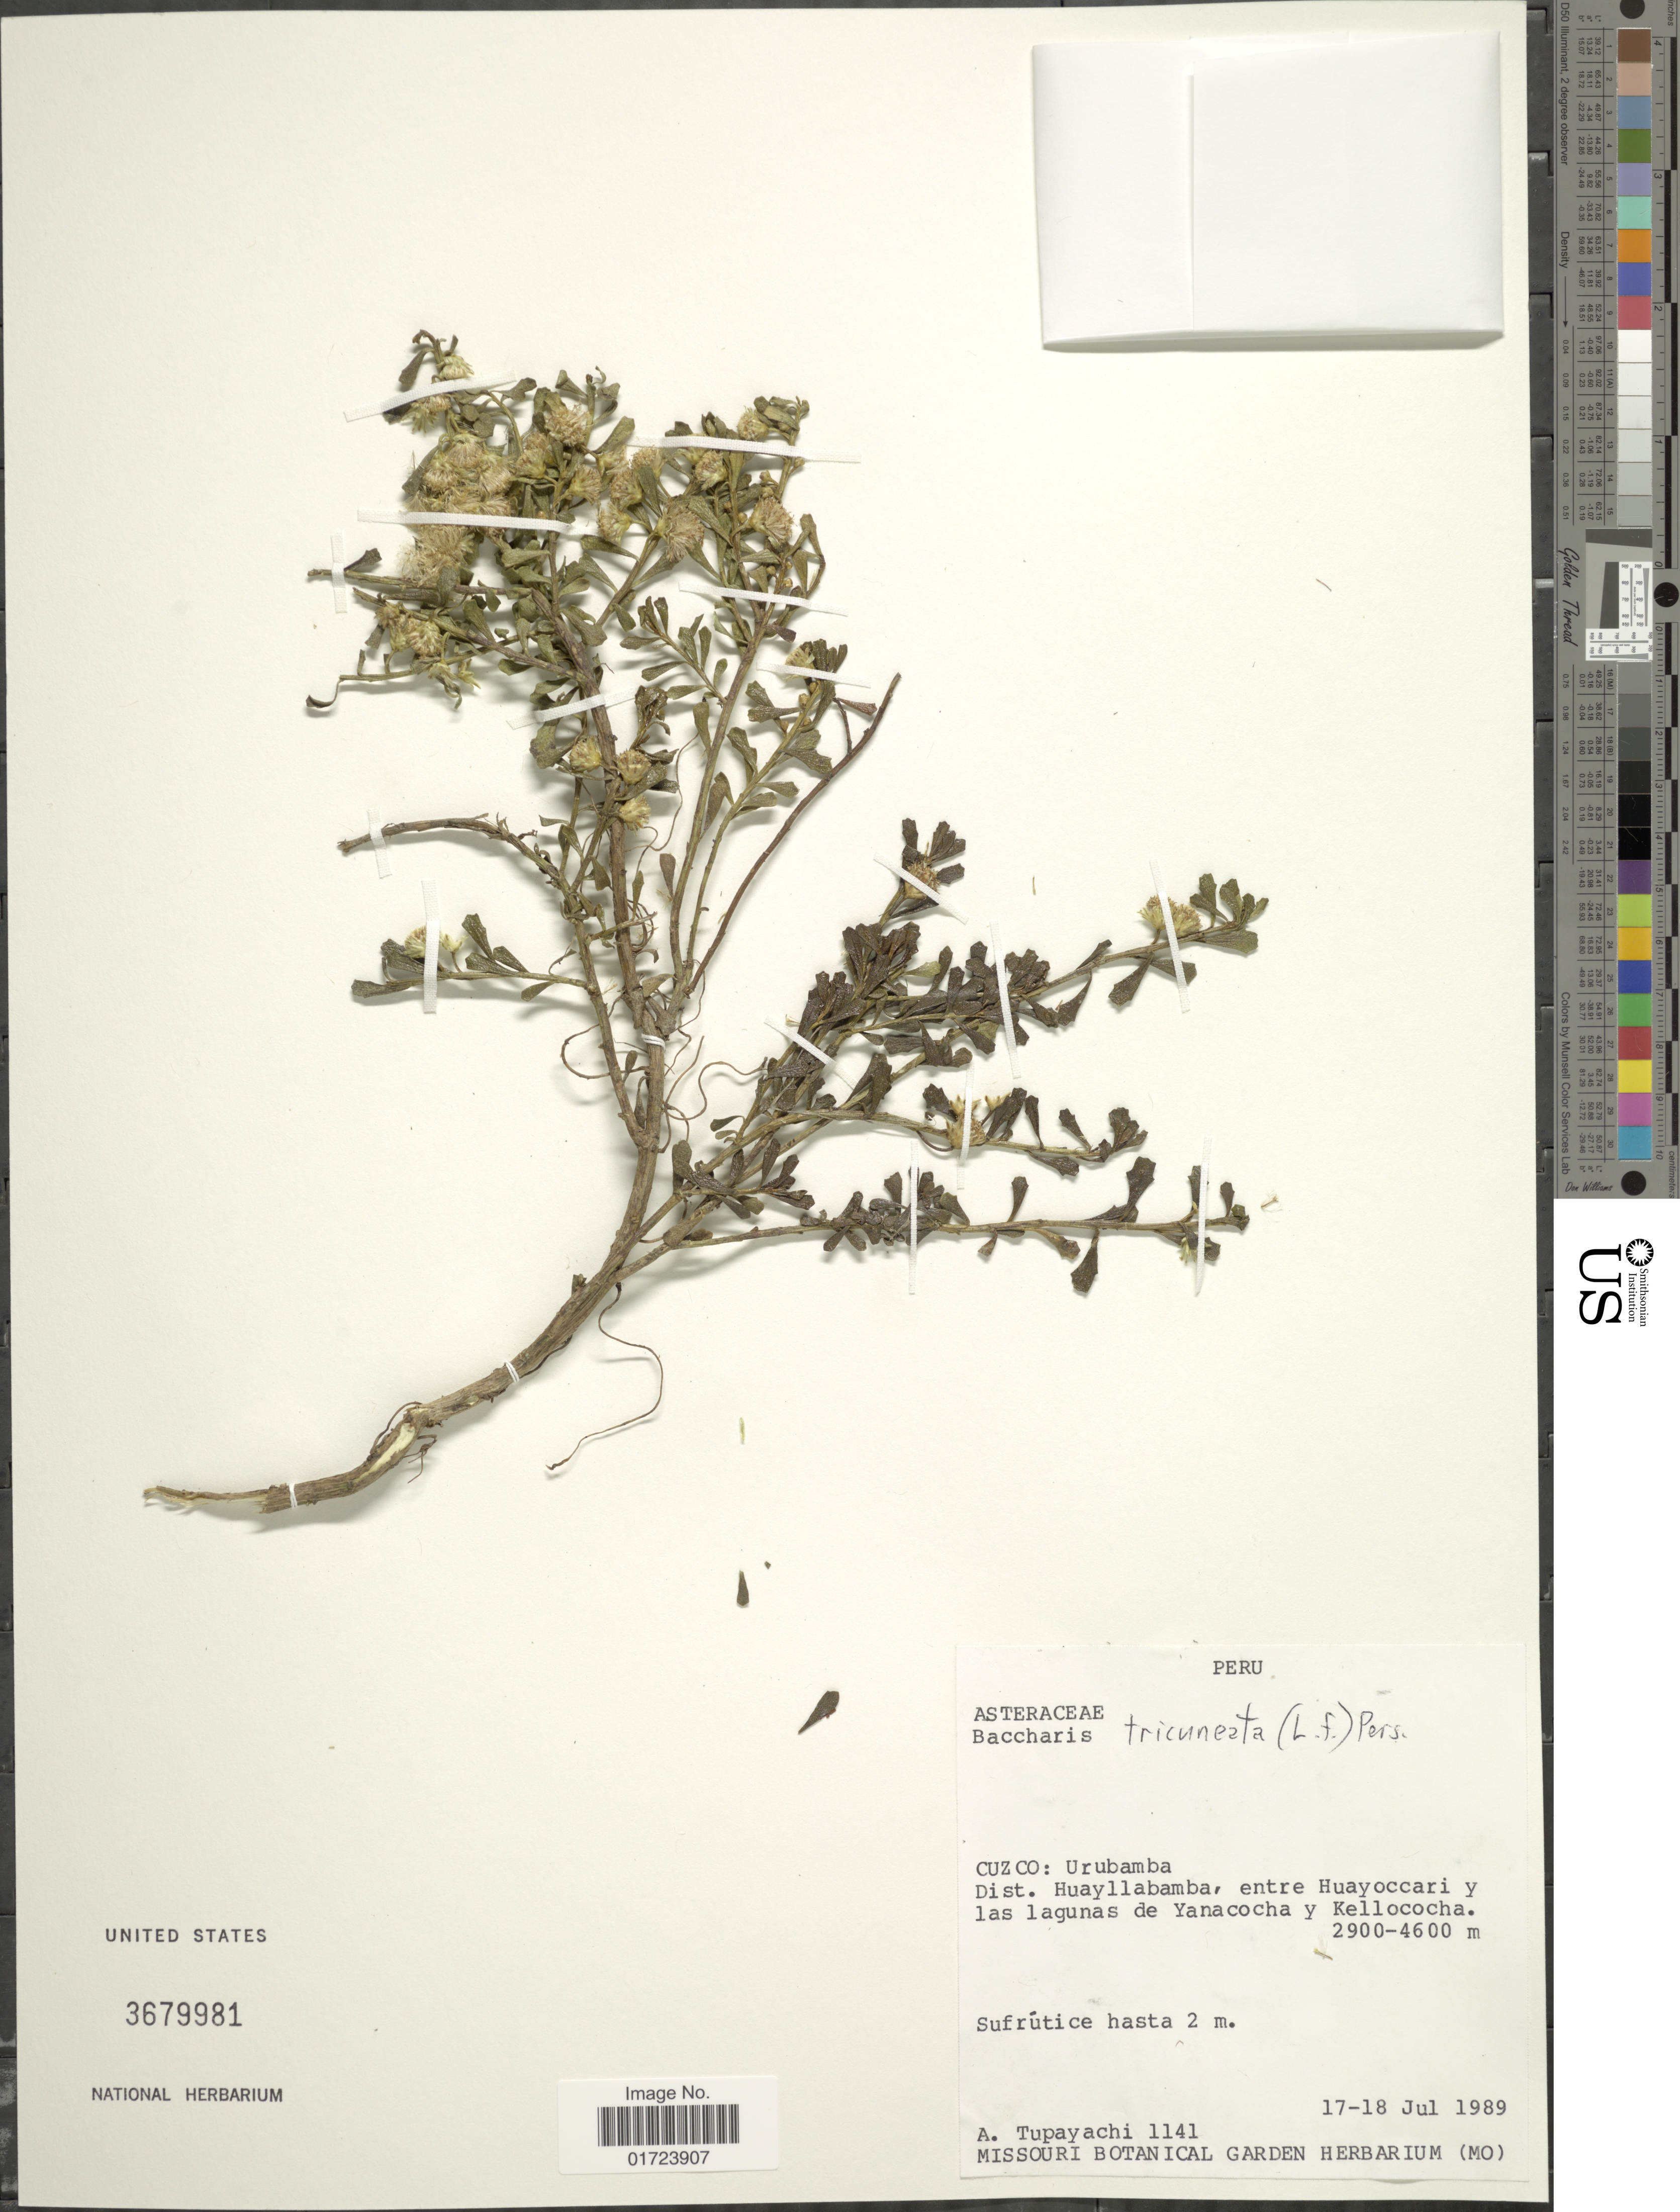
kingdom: Plantae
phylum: Tracheophyta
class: Magnoliopsida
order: Asterales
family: Asteraceae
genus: Baccharis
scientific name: Baccharis tricuneata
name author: (L. f.) Pers.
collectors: A. Tupayachi H.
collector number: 1141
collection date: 1989-07-17/1989-07-18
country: Peru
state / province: Cusco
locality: Cuzco: Urubamba, Dist. Huayllabamba, entre Huayoccari y las Lagunas de Yanacocha y Kellococha.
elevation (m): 2900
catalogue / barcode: US 3679981